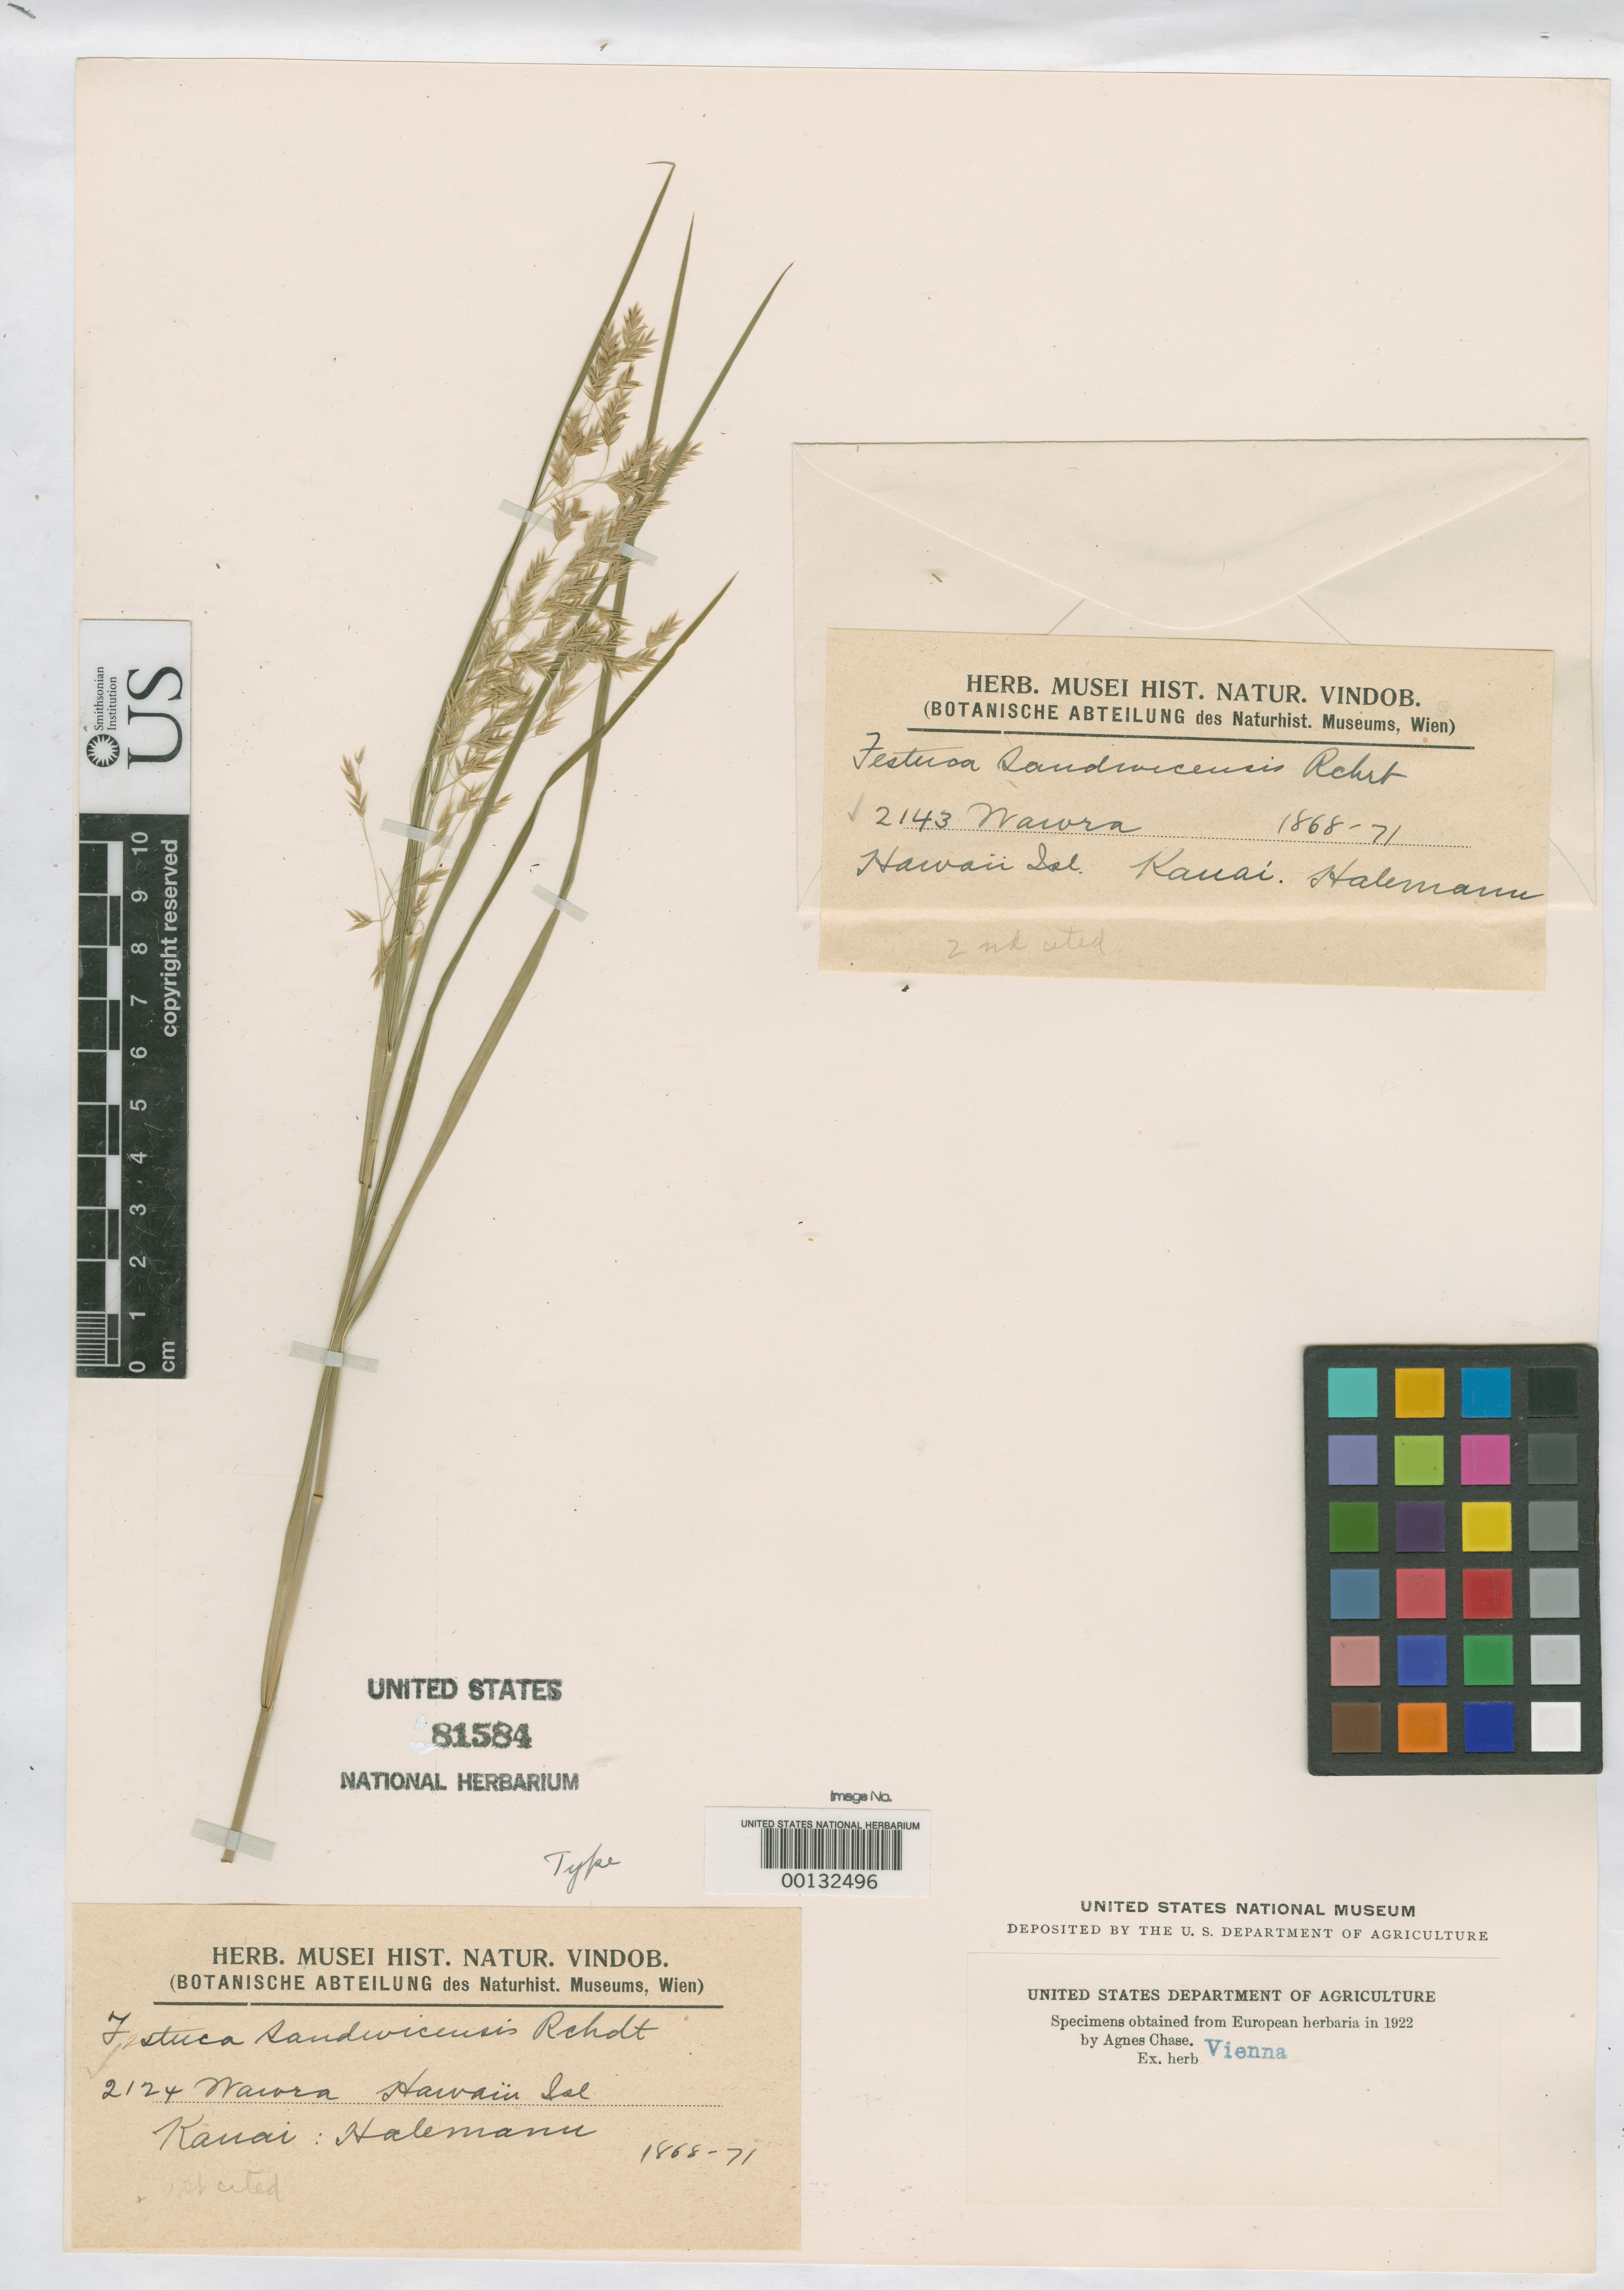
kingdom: Plantae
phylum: Tracheophyta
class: Liliopsida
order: Poales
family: Poaceae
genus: Festuca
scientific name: Festuca sandvicensis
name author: J. Reichardt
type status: Syntype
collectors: H. Wawra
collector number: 2124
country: United States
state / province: Hawaii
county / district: Kauai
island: Kaua'i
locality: Halemanu.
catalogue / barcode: US 81584